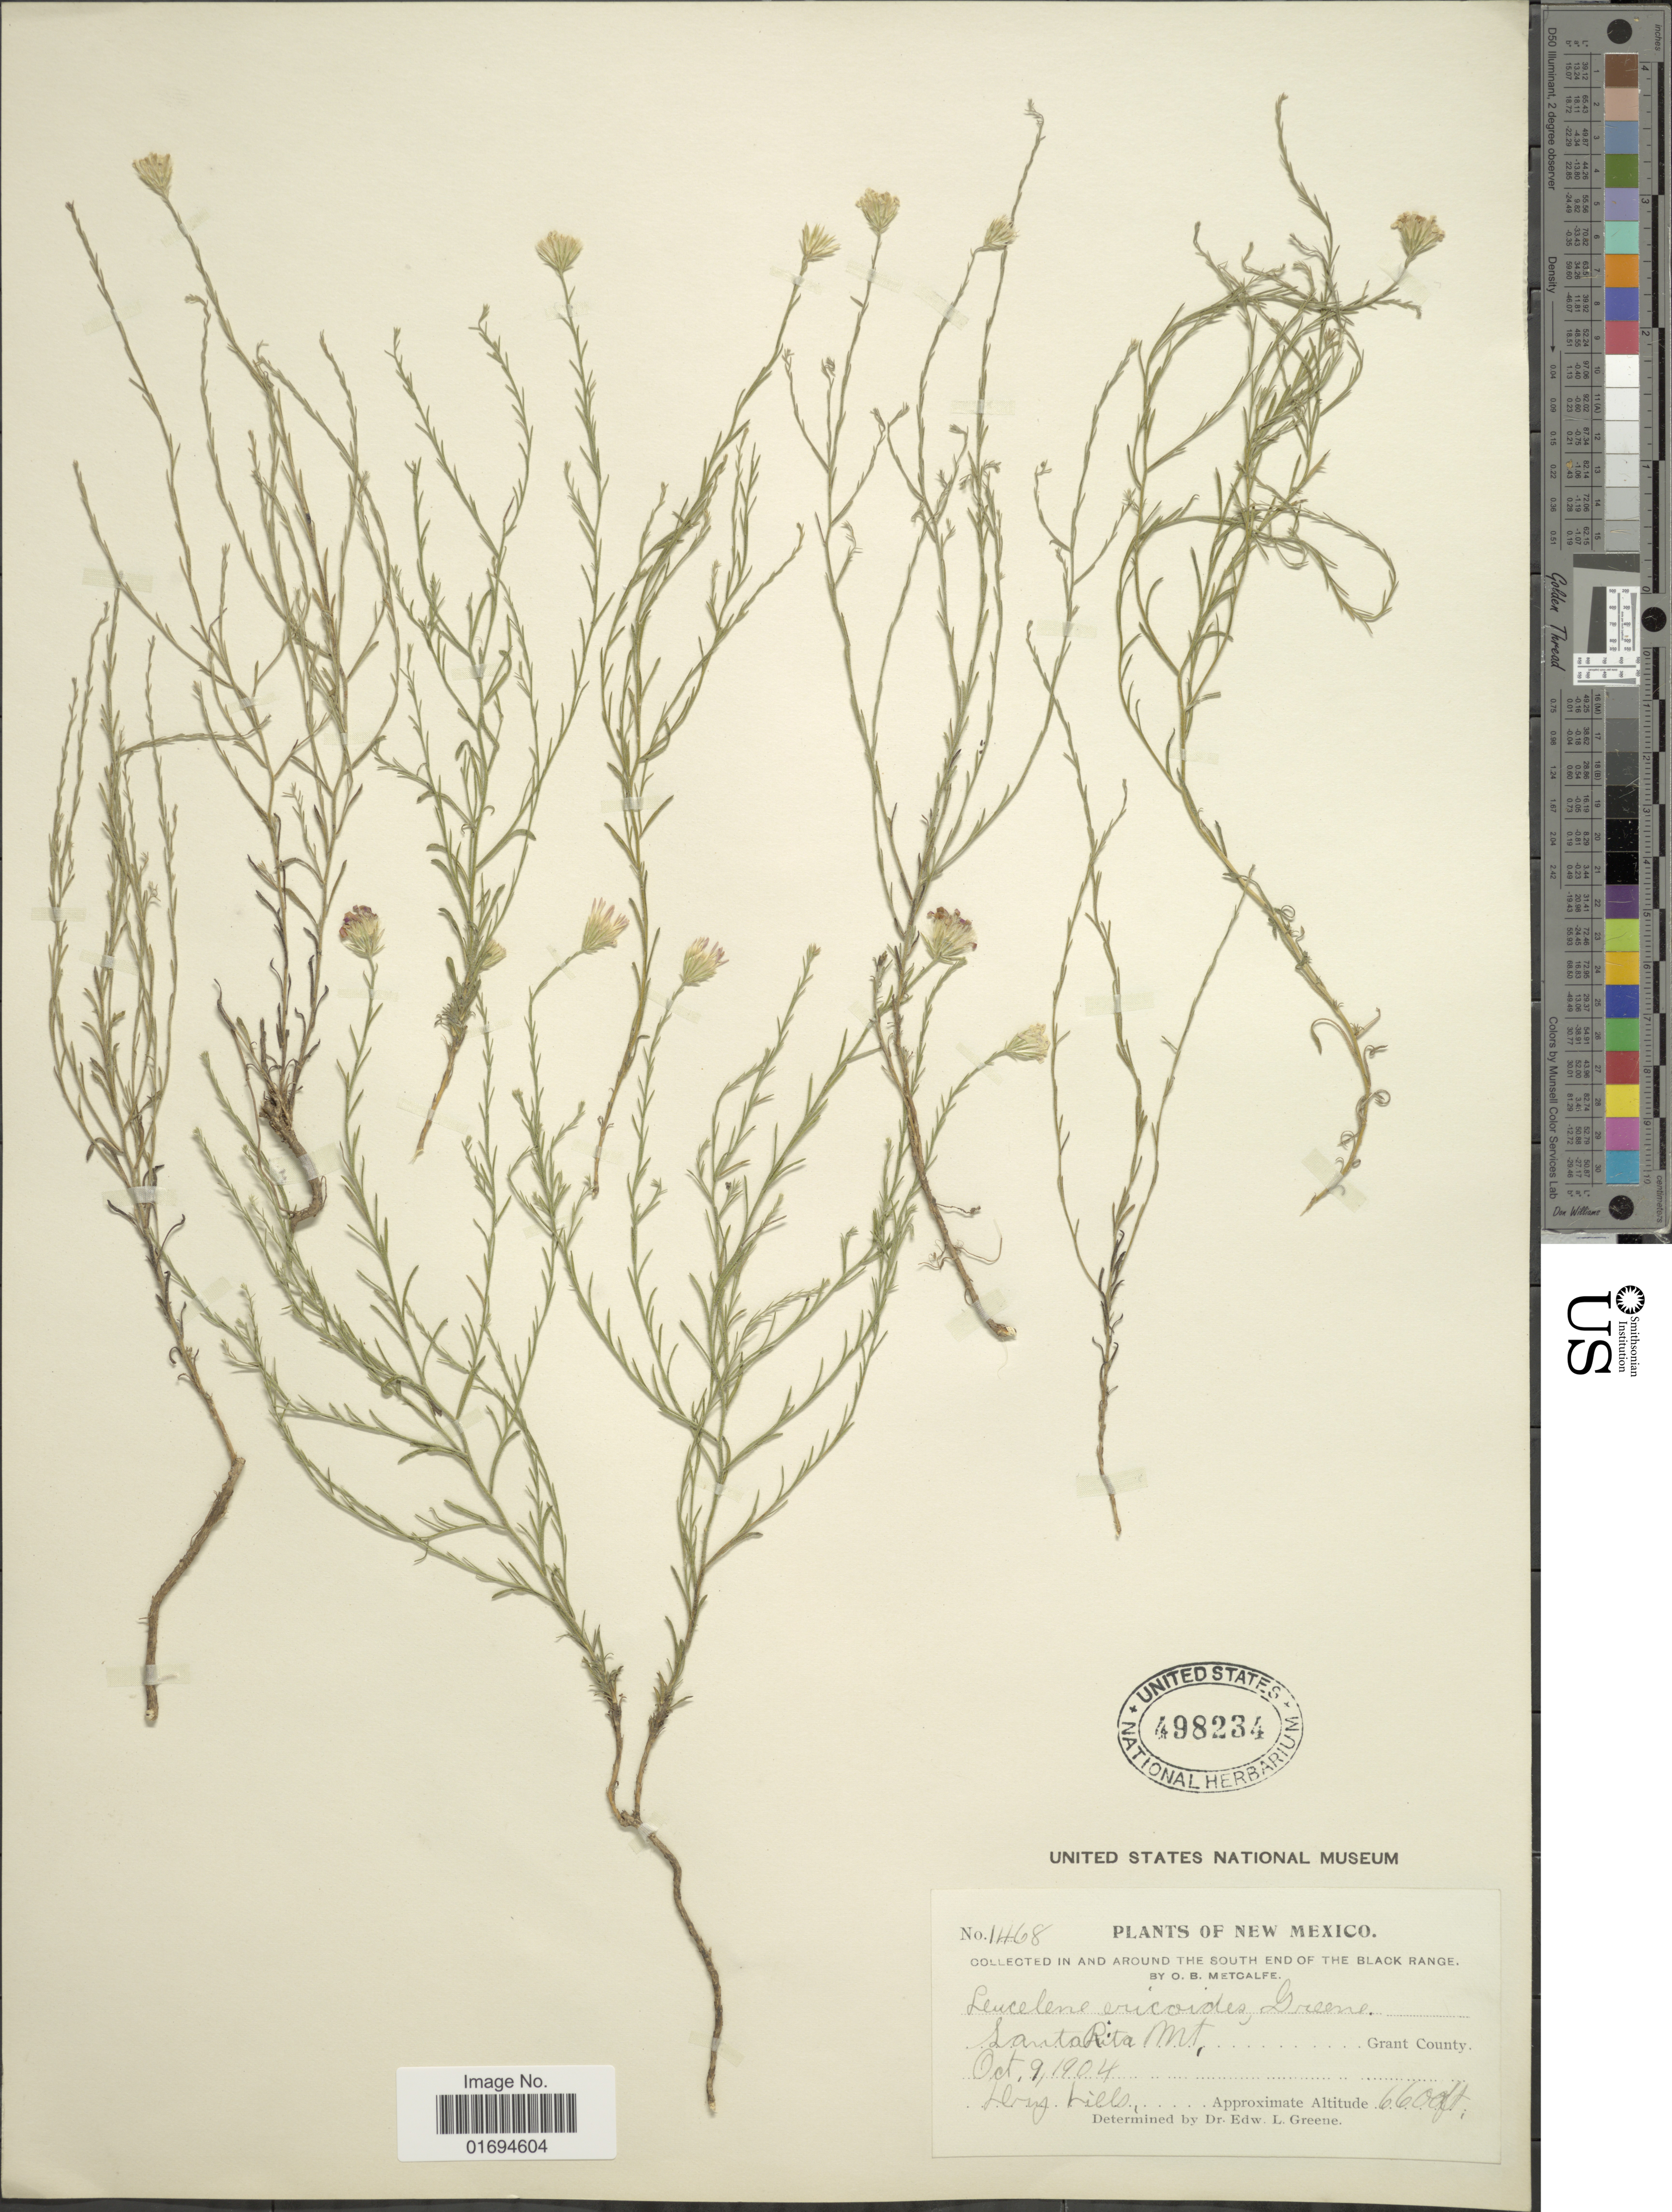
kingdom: Plantae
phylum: Tracheophyta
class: Magnoliopsida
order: Asterales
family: Asteraceae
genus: Chaetopappa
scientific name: Chaetopappa ericoides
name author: (Torr.) G.L. Nesom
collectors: O. B. Metcalfe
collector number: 1468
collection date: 1904-10-09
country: United States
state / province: New Mexico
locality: In and round the south end of the black range, Santa Rita Mt., Grant County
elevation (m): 2012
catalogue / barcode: US 498234